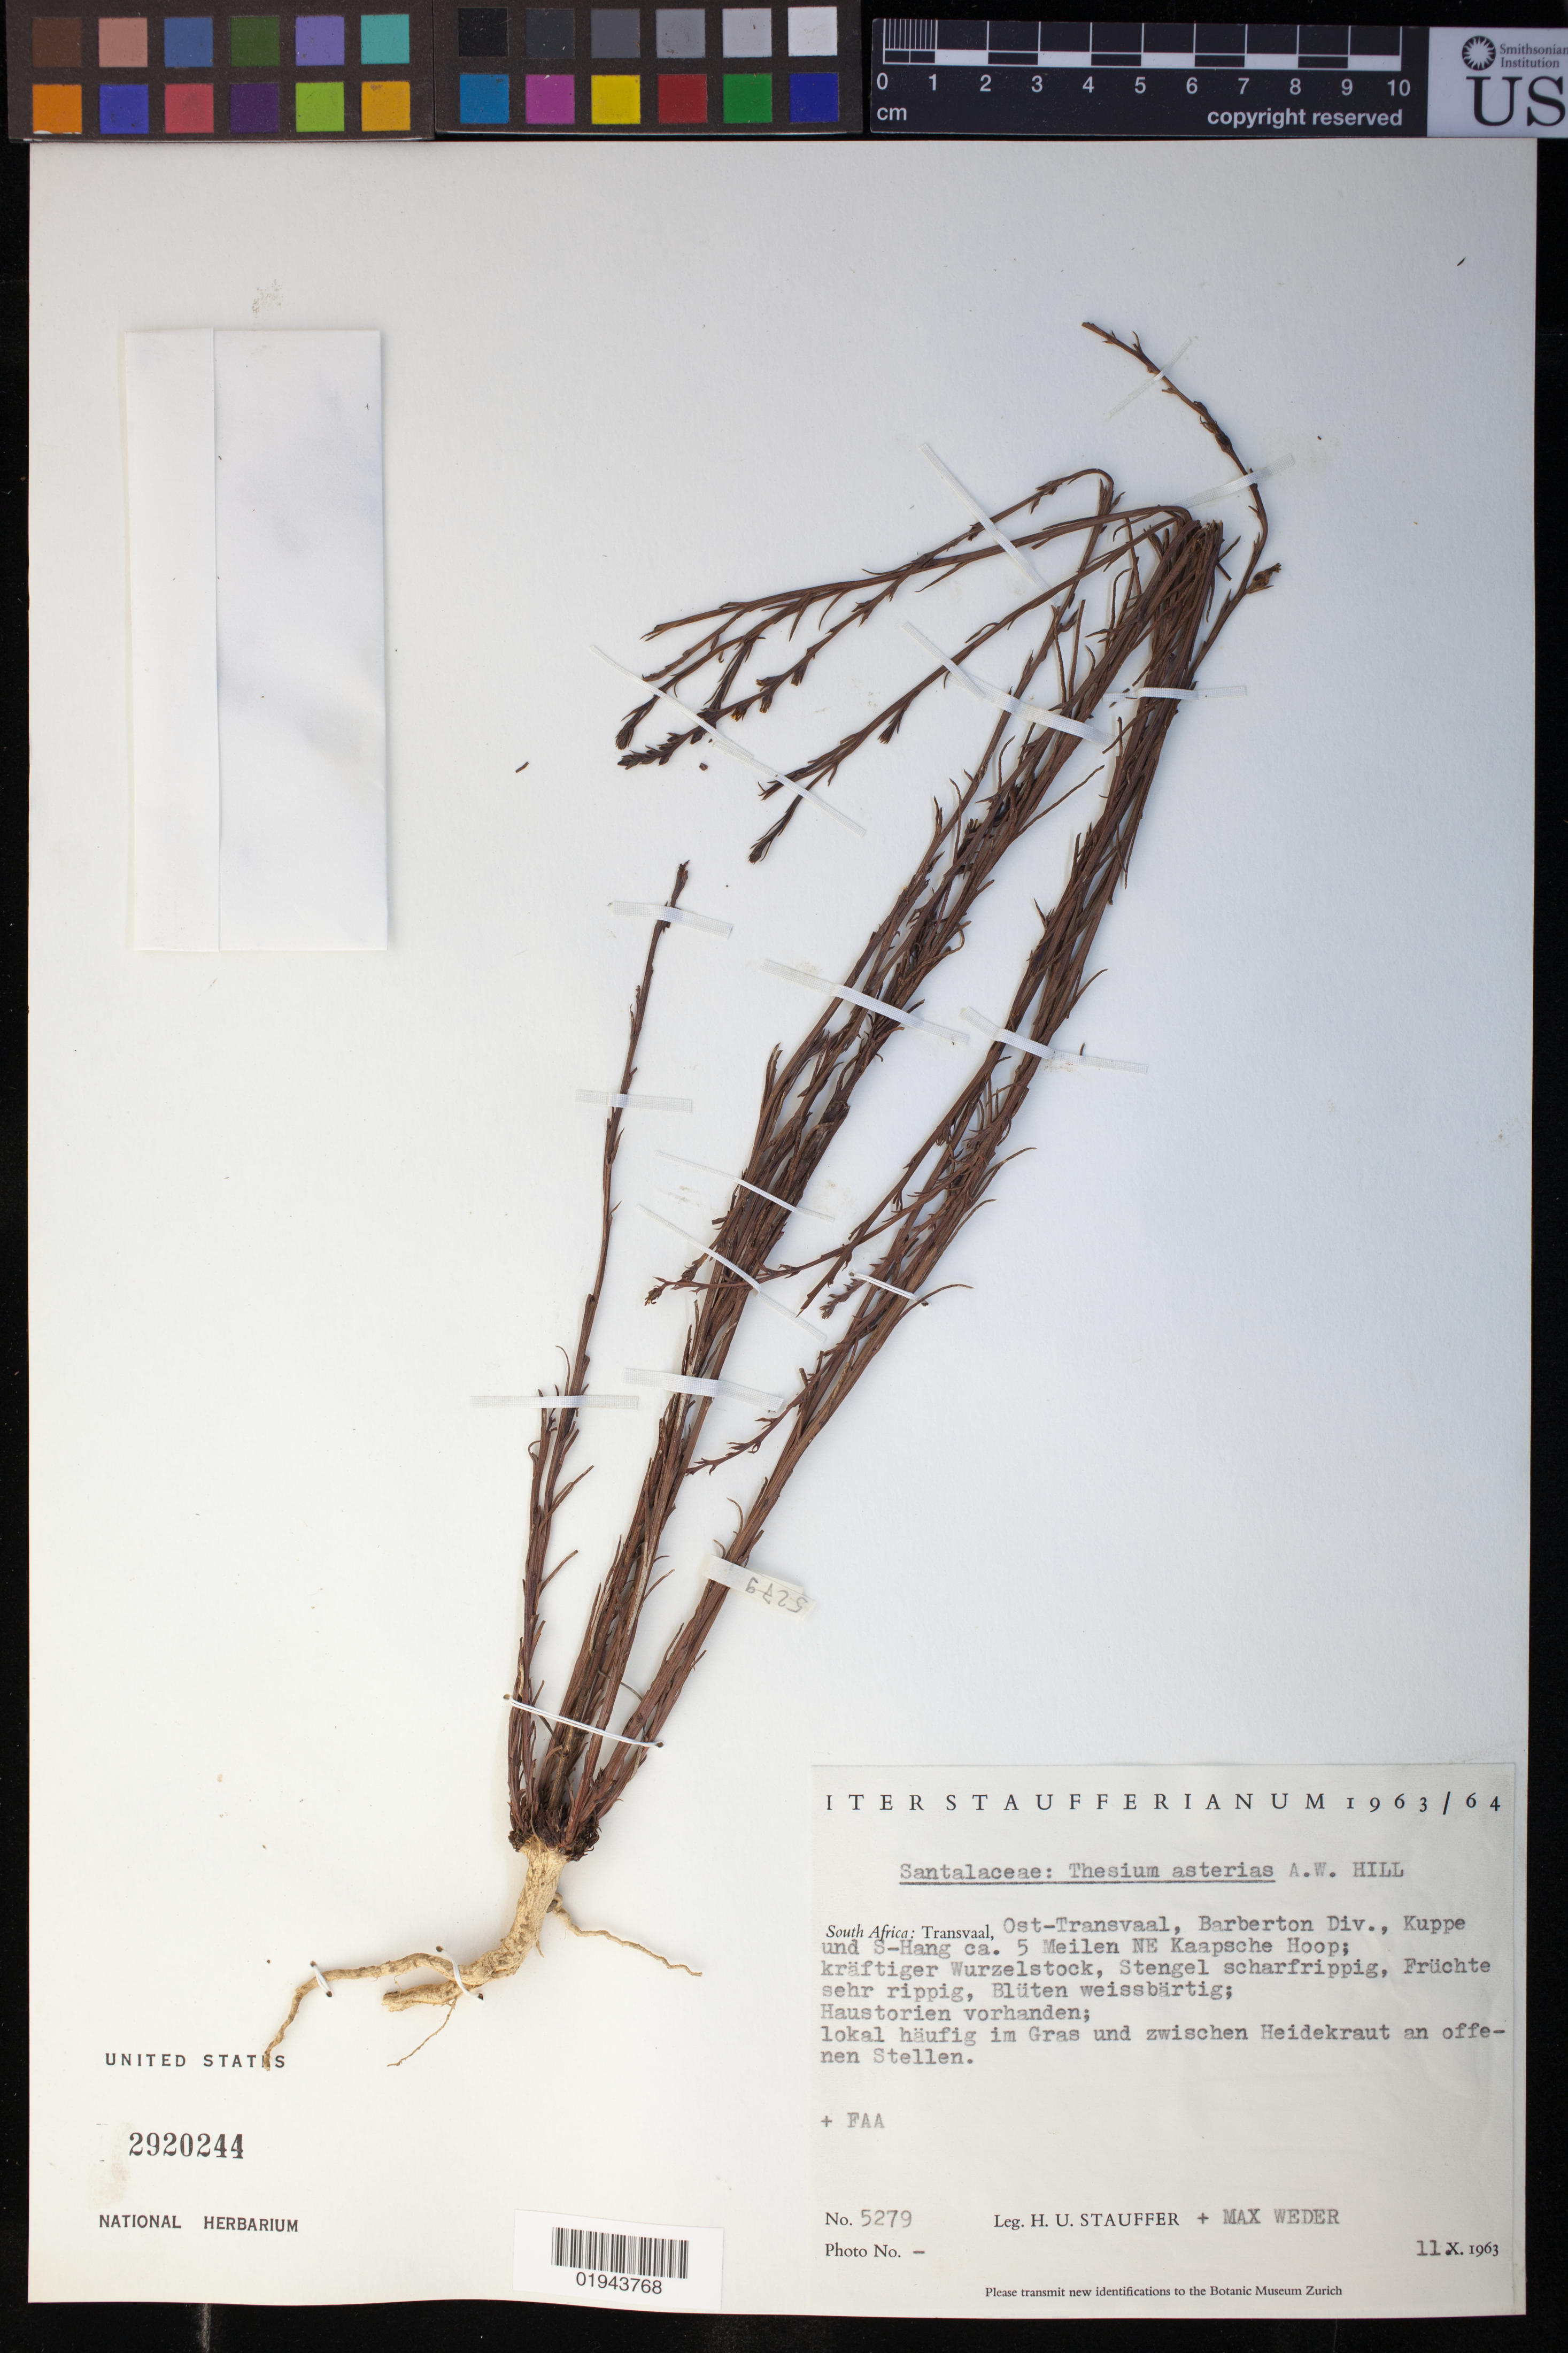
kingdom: Plantae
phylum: Tracheophyta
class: Magnoliopsida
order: Santalales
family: Thesiaceae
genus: Thesium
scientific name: Thesium asterias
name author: A.W. Hill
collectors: H. U. Stauffer & M. Weder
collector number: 5279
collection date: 1963-10-11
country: South Africa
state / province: Mpumalanga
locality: Ost-Transvaal, Barberton Div., Kuppe und S-Hang ca. 5 Meilen NE Kaapsche Hoop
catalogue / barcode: US 2920244